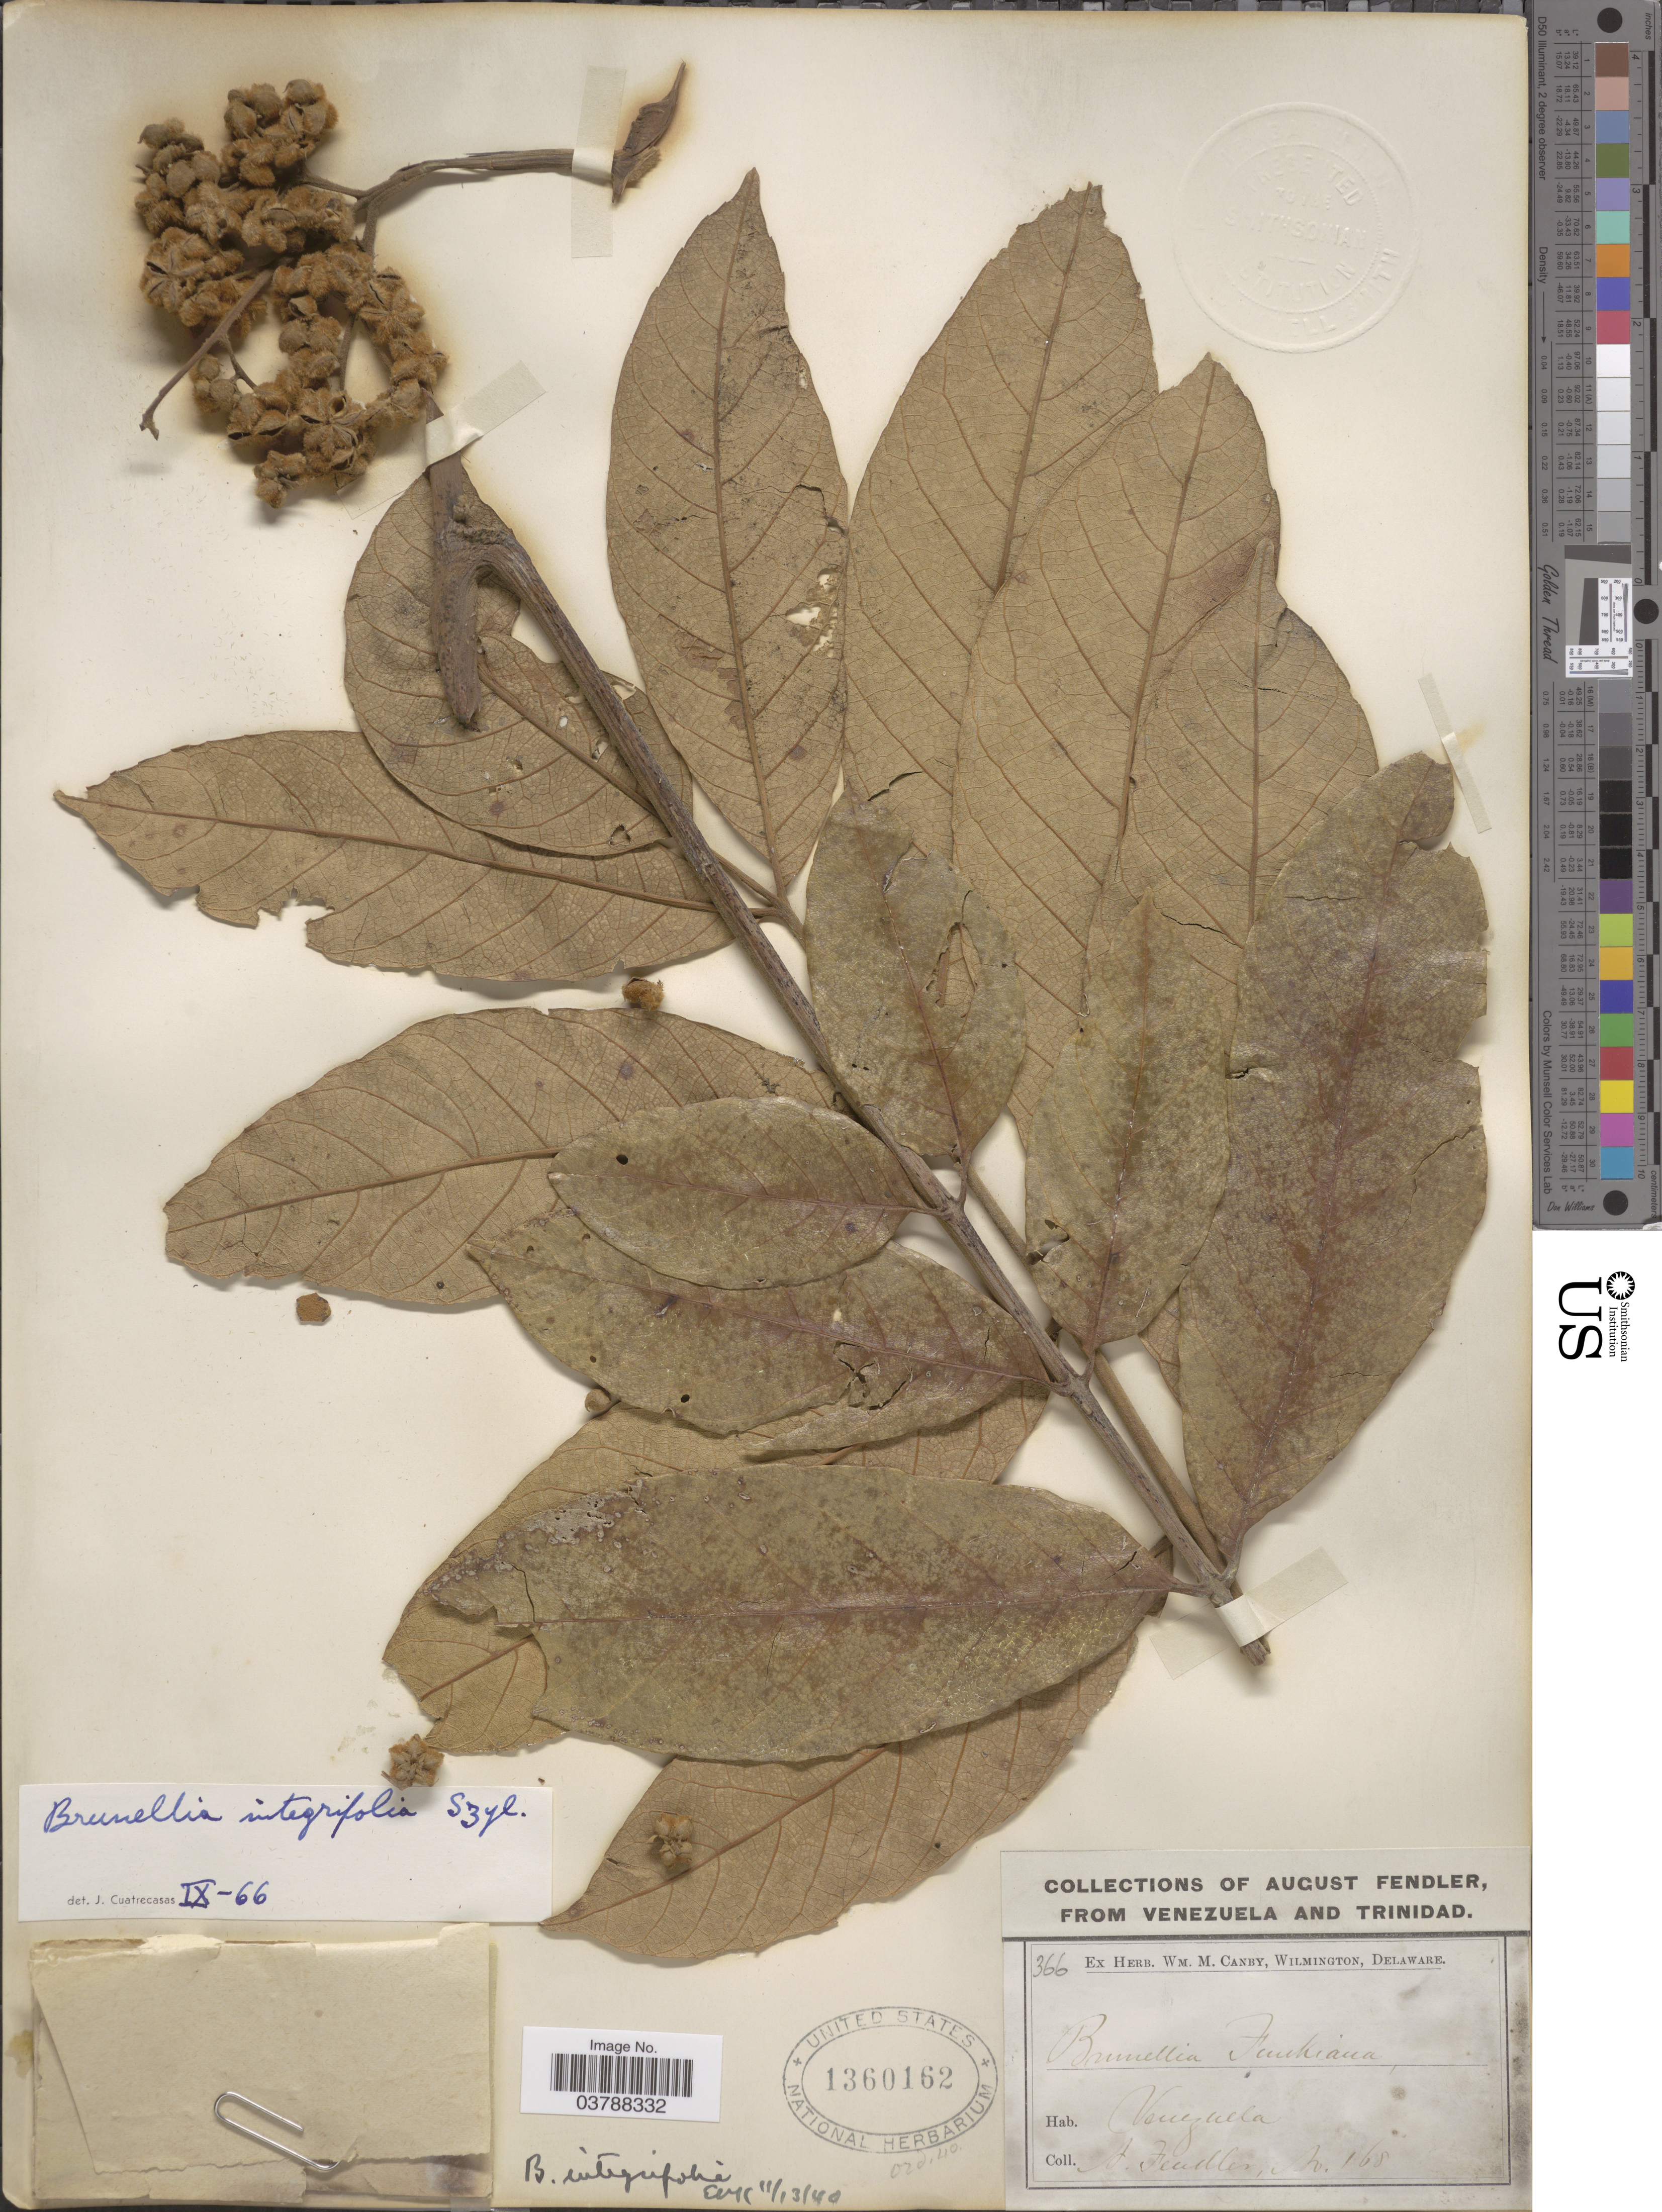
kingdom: Plantae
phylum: Tracheophyta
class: Magnoliopsida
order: Oxalidales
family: Brunelliaceae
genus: Brunellia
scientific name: Brunellia integrifolia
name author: Szyszyl.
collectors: A. Fendler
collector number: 168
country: Venezuela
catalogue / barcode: US 1360162